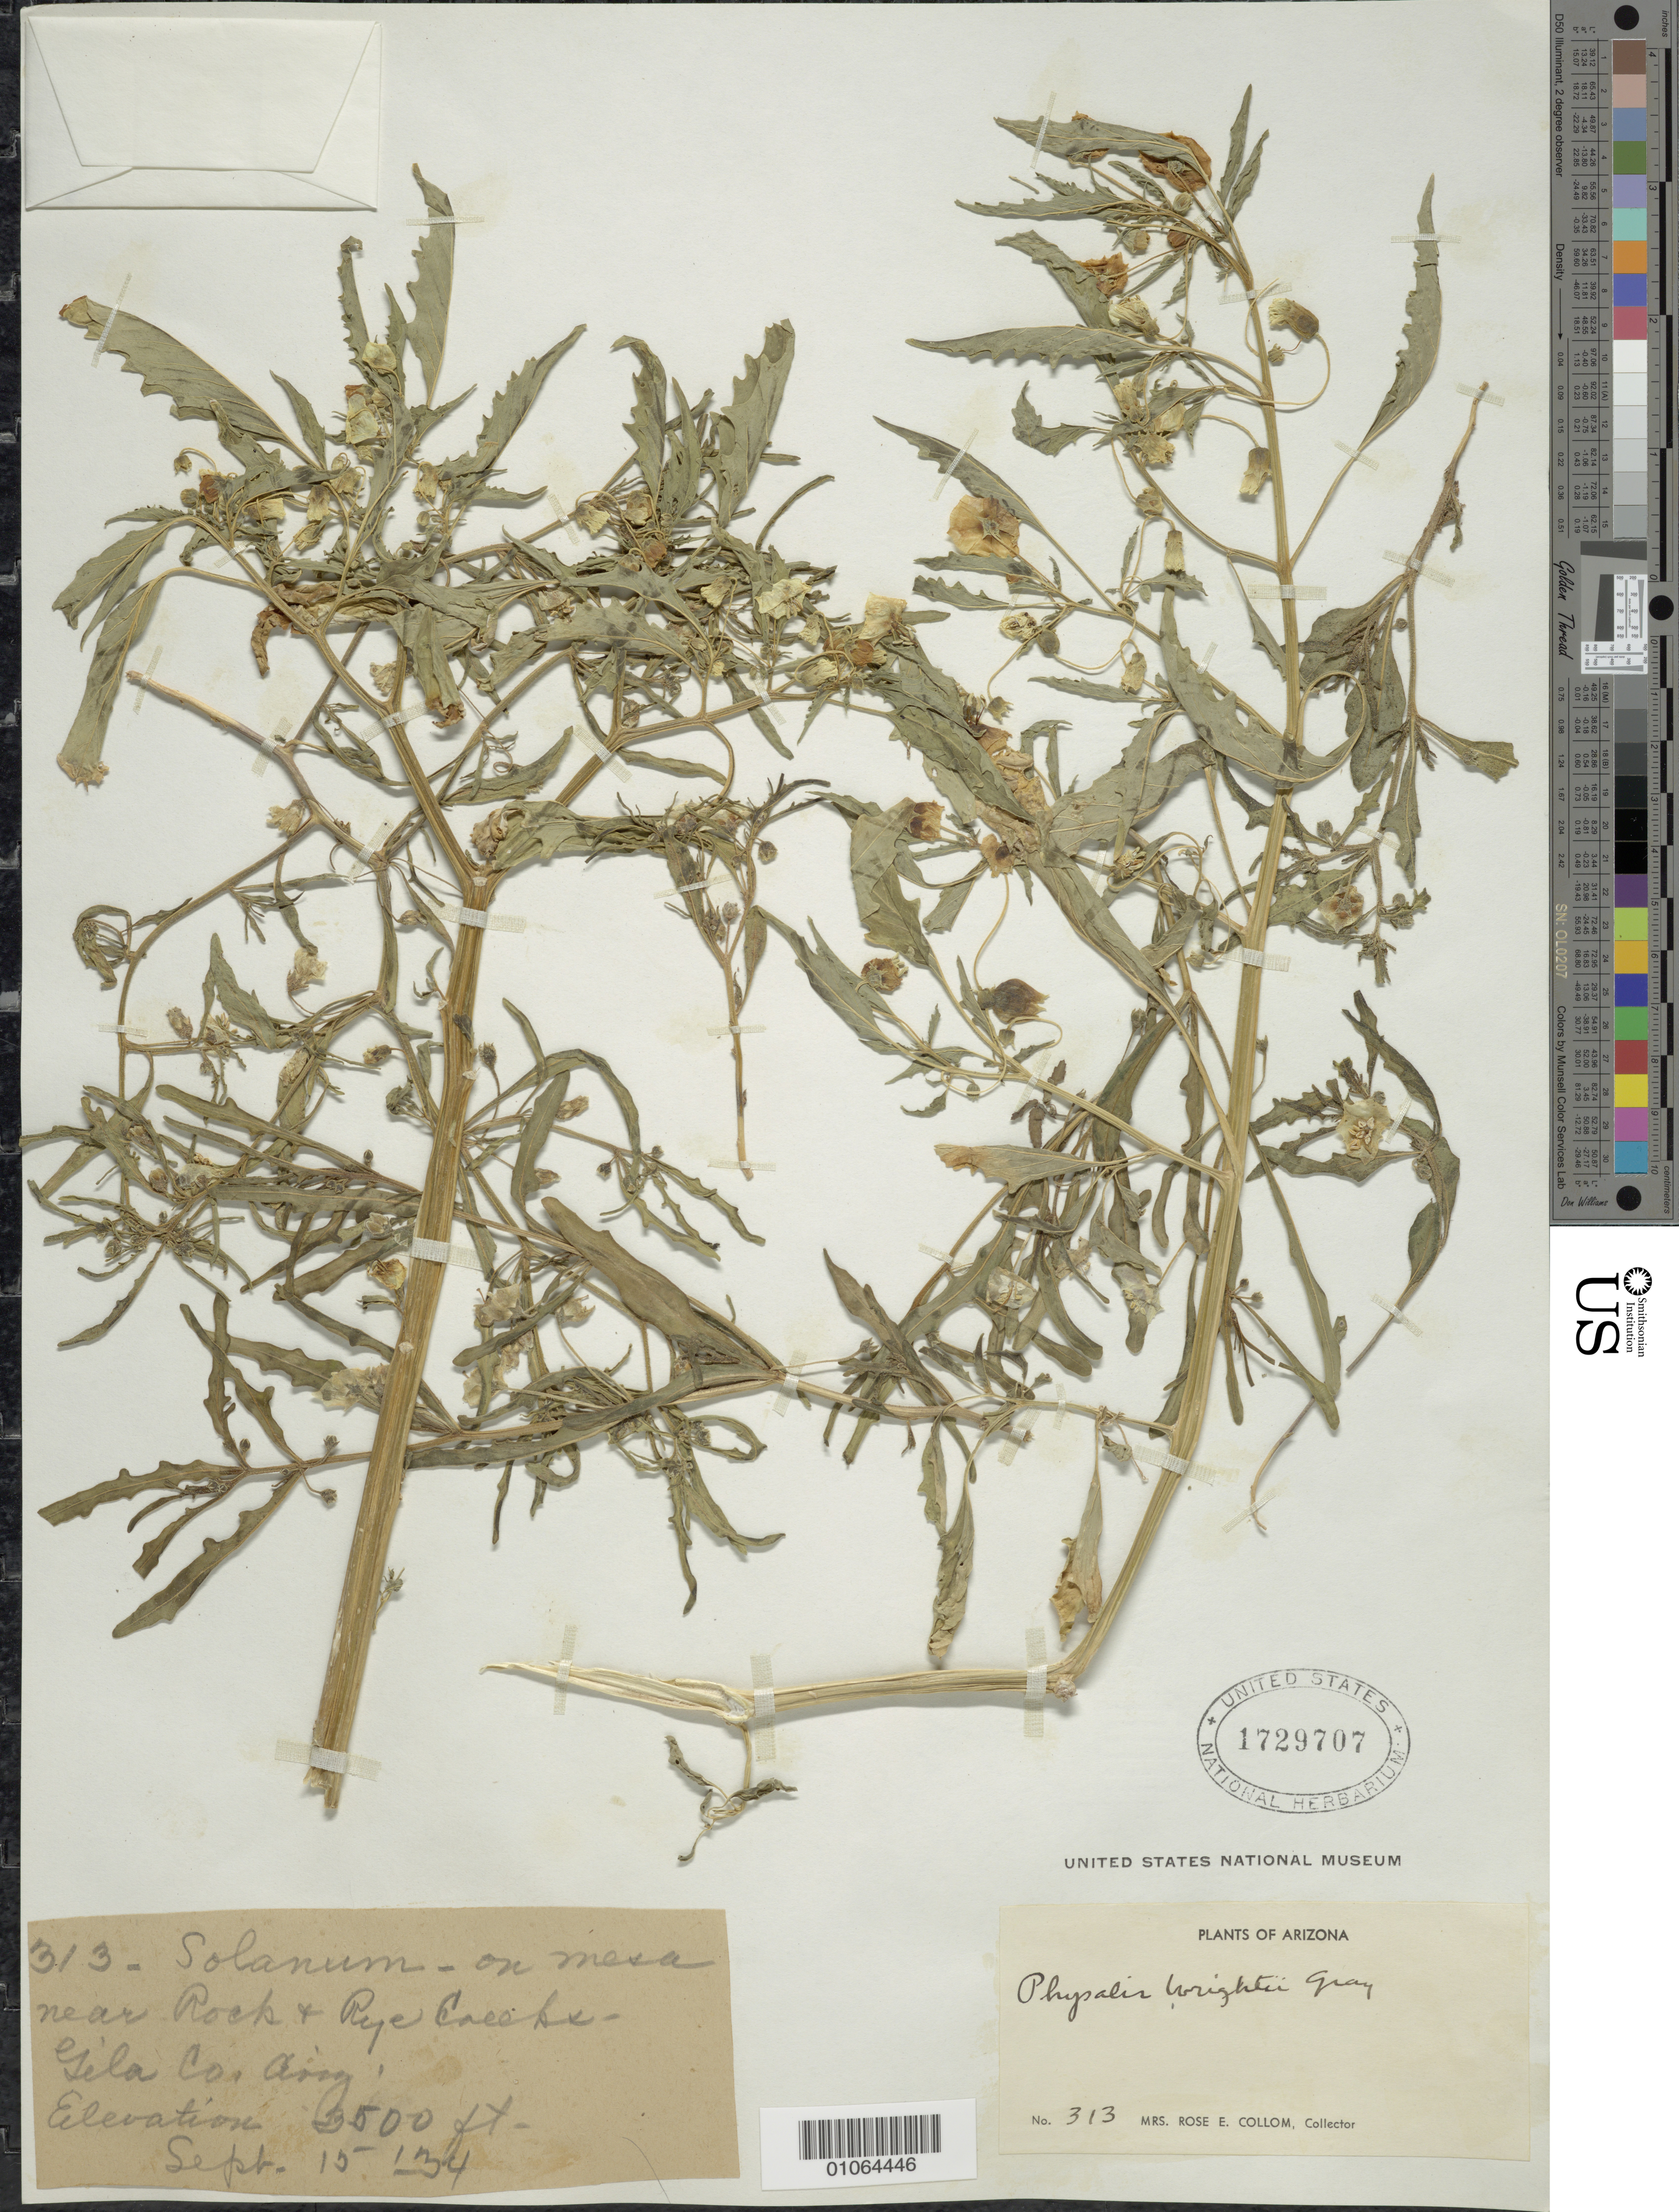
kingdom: Plantae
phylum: Tracheophyta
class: Magnoliopsida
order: Solanales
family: Solanaceae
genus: Physalis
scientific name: Physalis acutifolia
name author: (Miers) Sandwith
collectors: R. E. Collom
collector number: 313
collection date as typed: Transcribed d/m/y: 15/9/34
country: United States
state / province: Arizona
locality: Near Rock + Rye Creeks - Gila Co.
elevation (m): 1067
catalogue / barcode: US 1729707